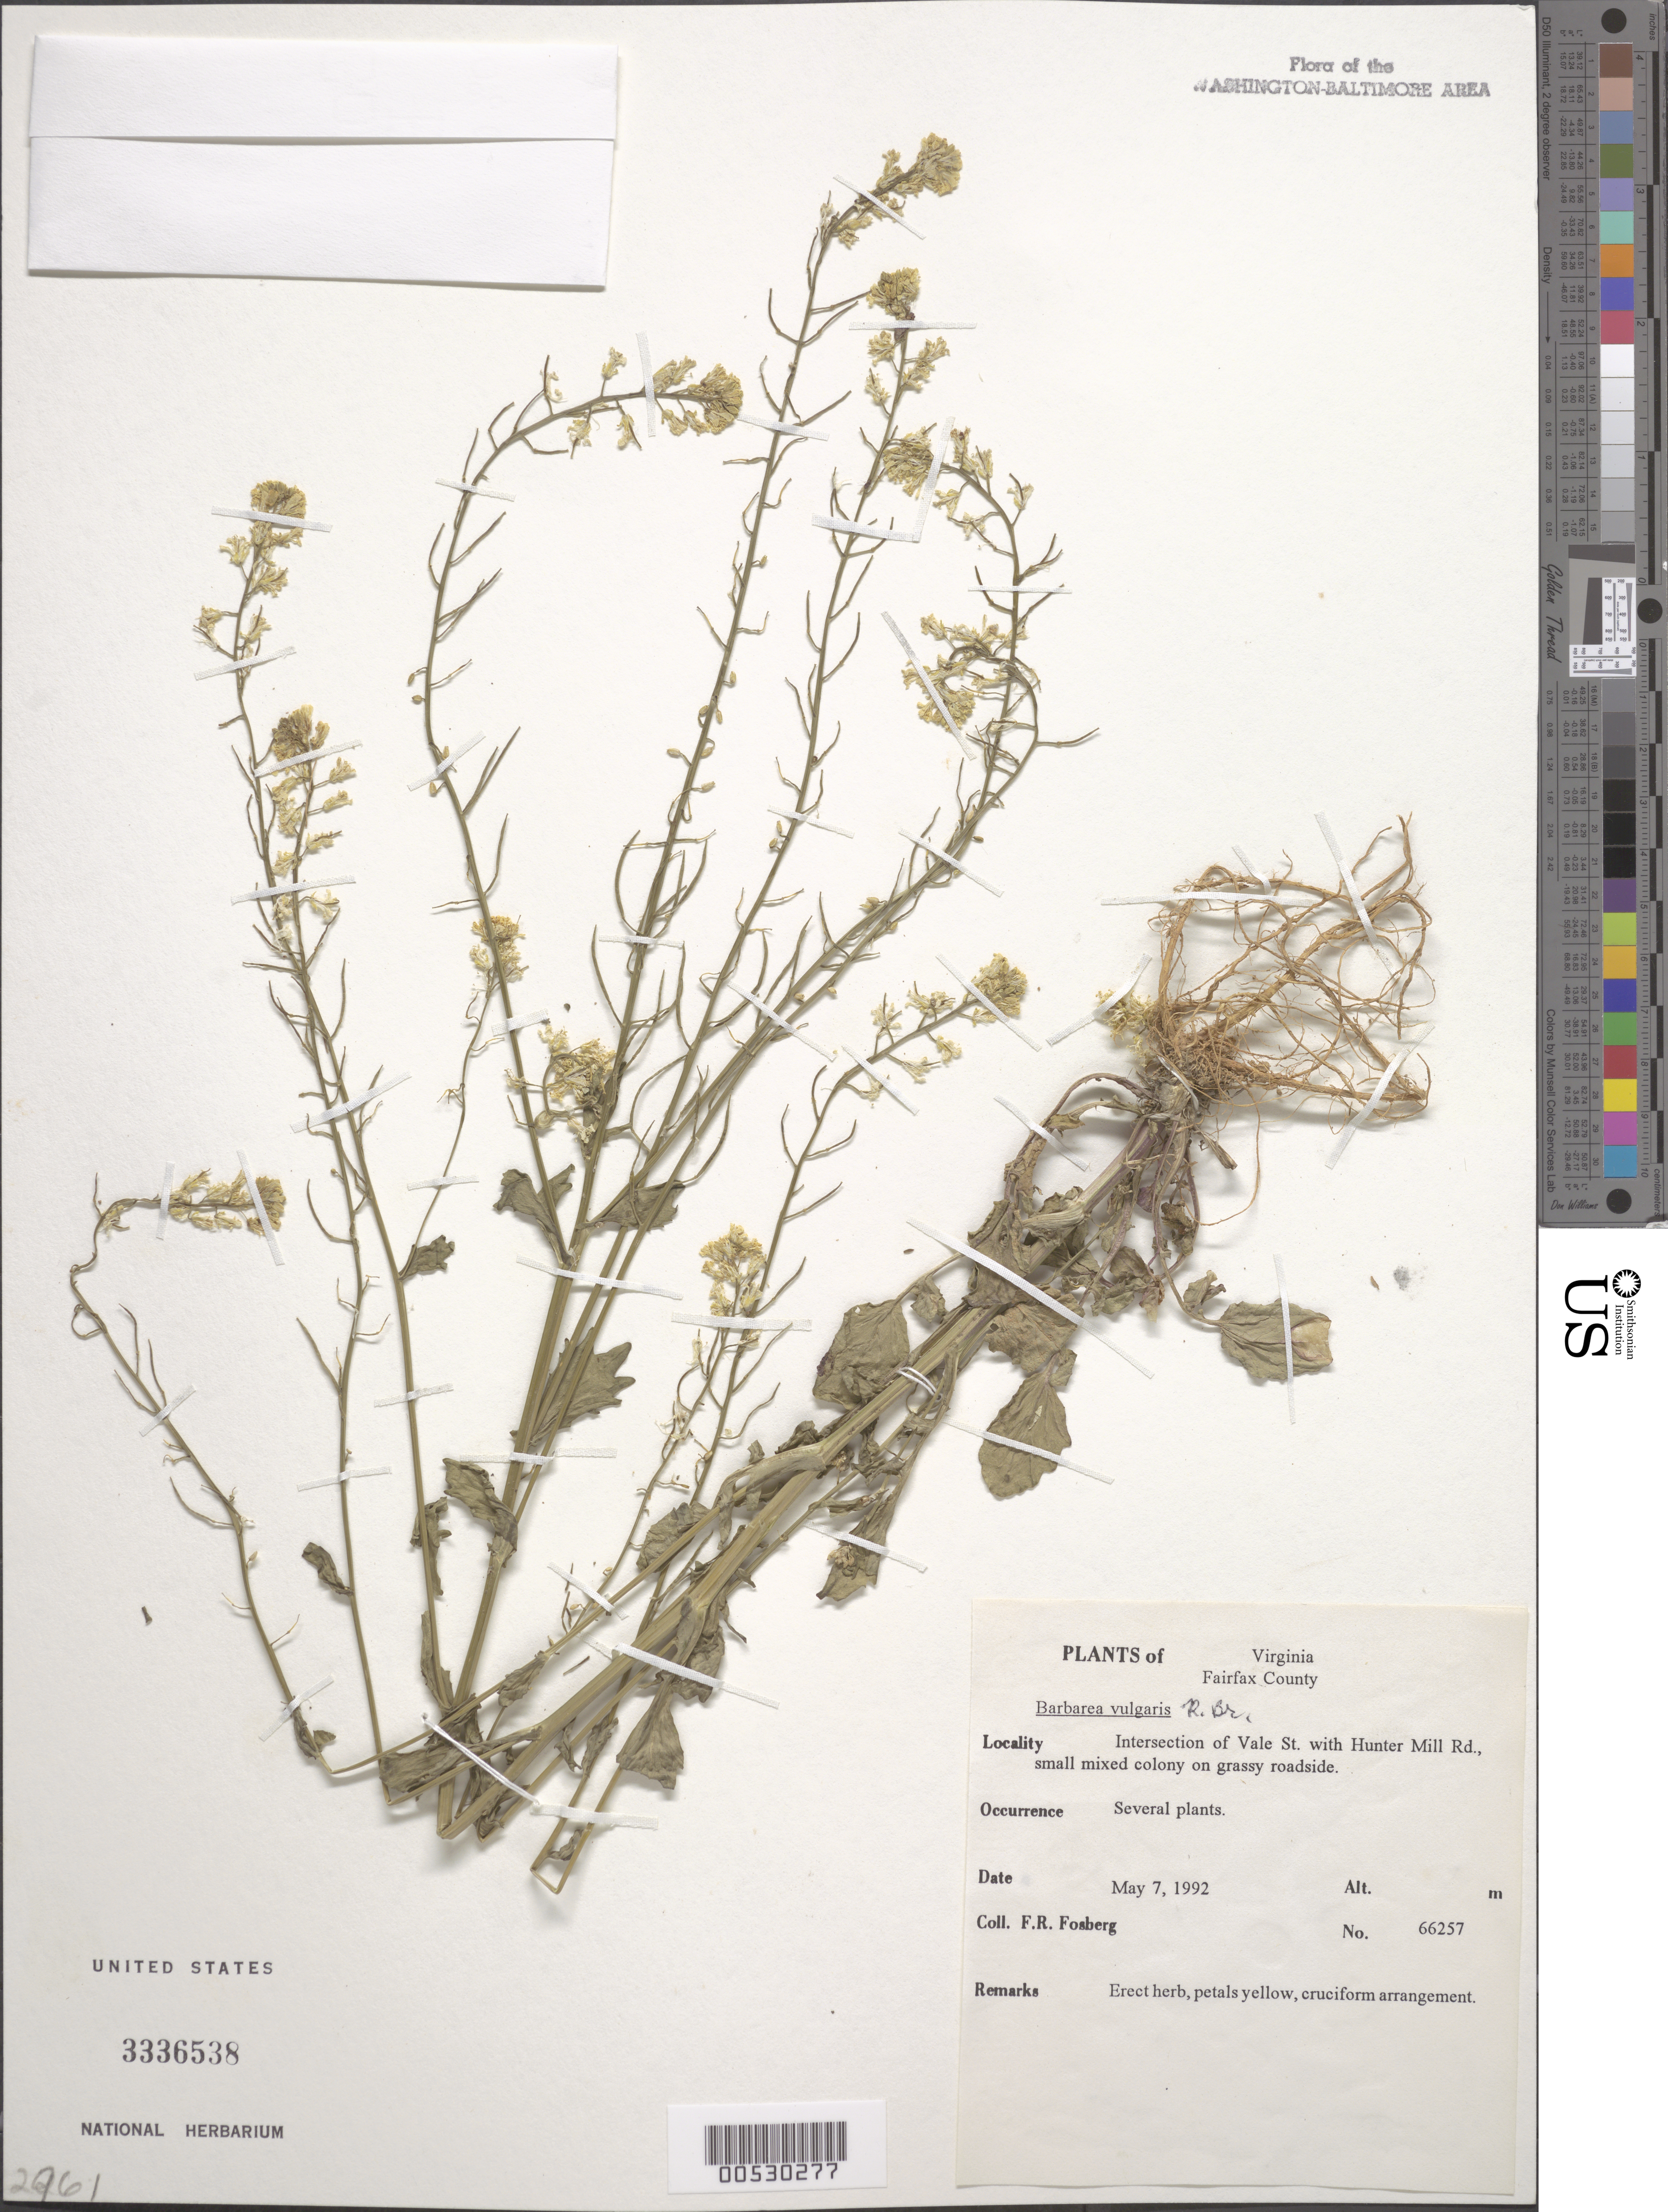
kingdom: Plantae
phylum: Tracheophyta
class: Magnoliopsida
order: Brassicales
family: Brassicaceae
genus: Barbarea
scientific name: Barbarea vulgaris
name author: W.T. Aiton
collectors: F. R. Fosberg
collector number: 66257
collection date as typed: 07 May 1992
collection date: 1992-05-07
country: United States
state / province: Virginia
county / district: Fairfax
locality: intersection of Vale St. with Hunter Mill Road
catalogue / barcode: US 3336538